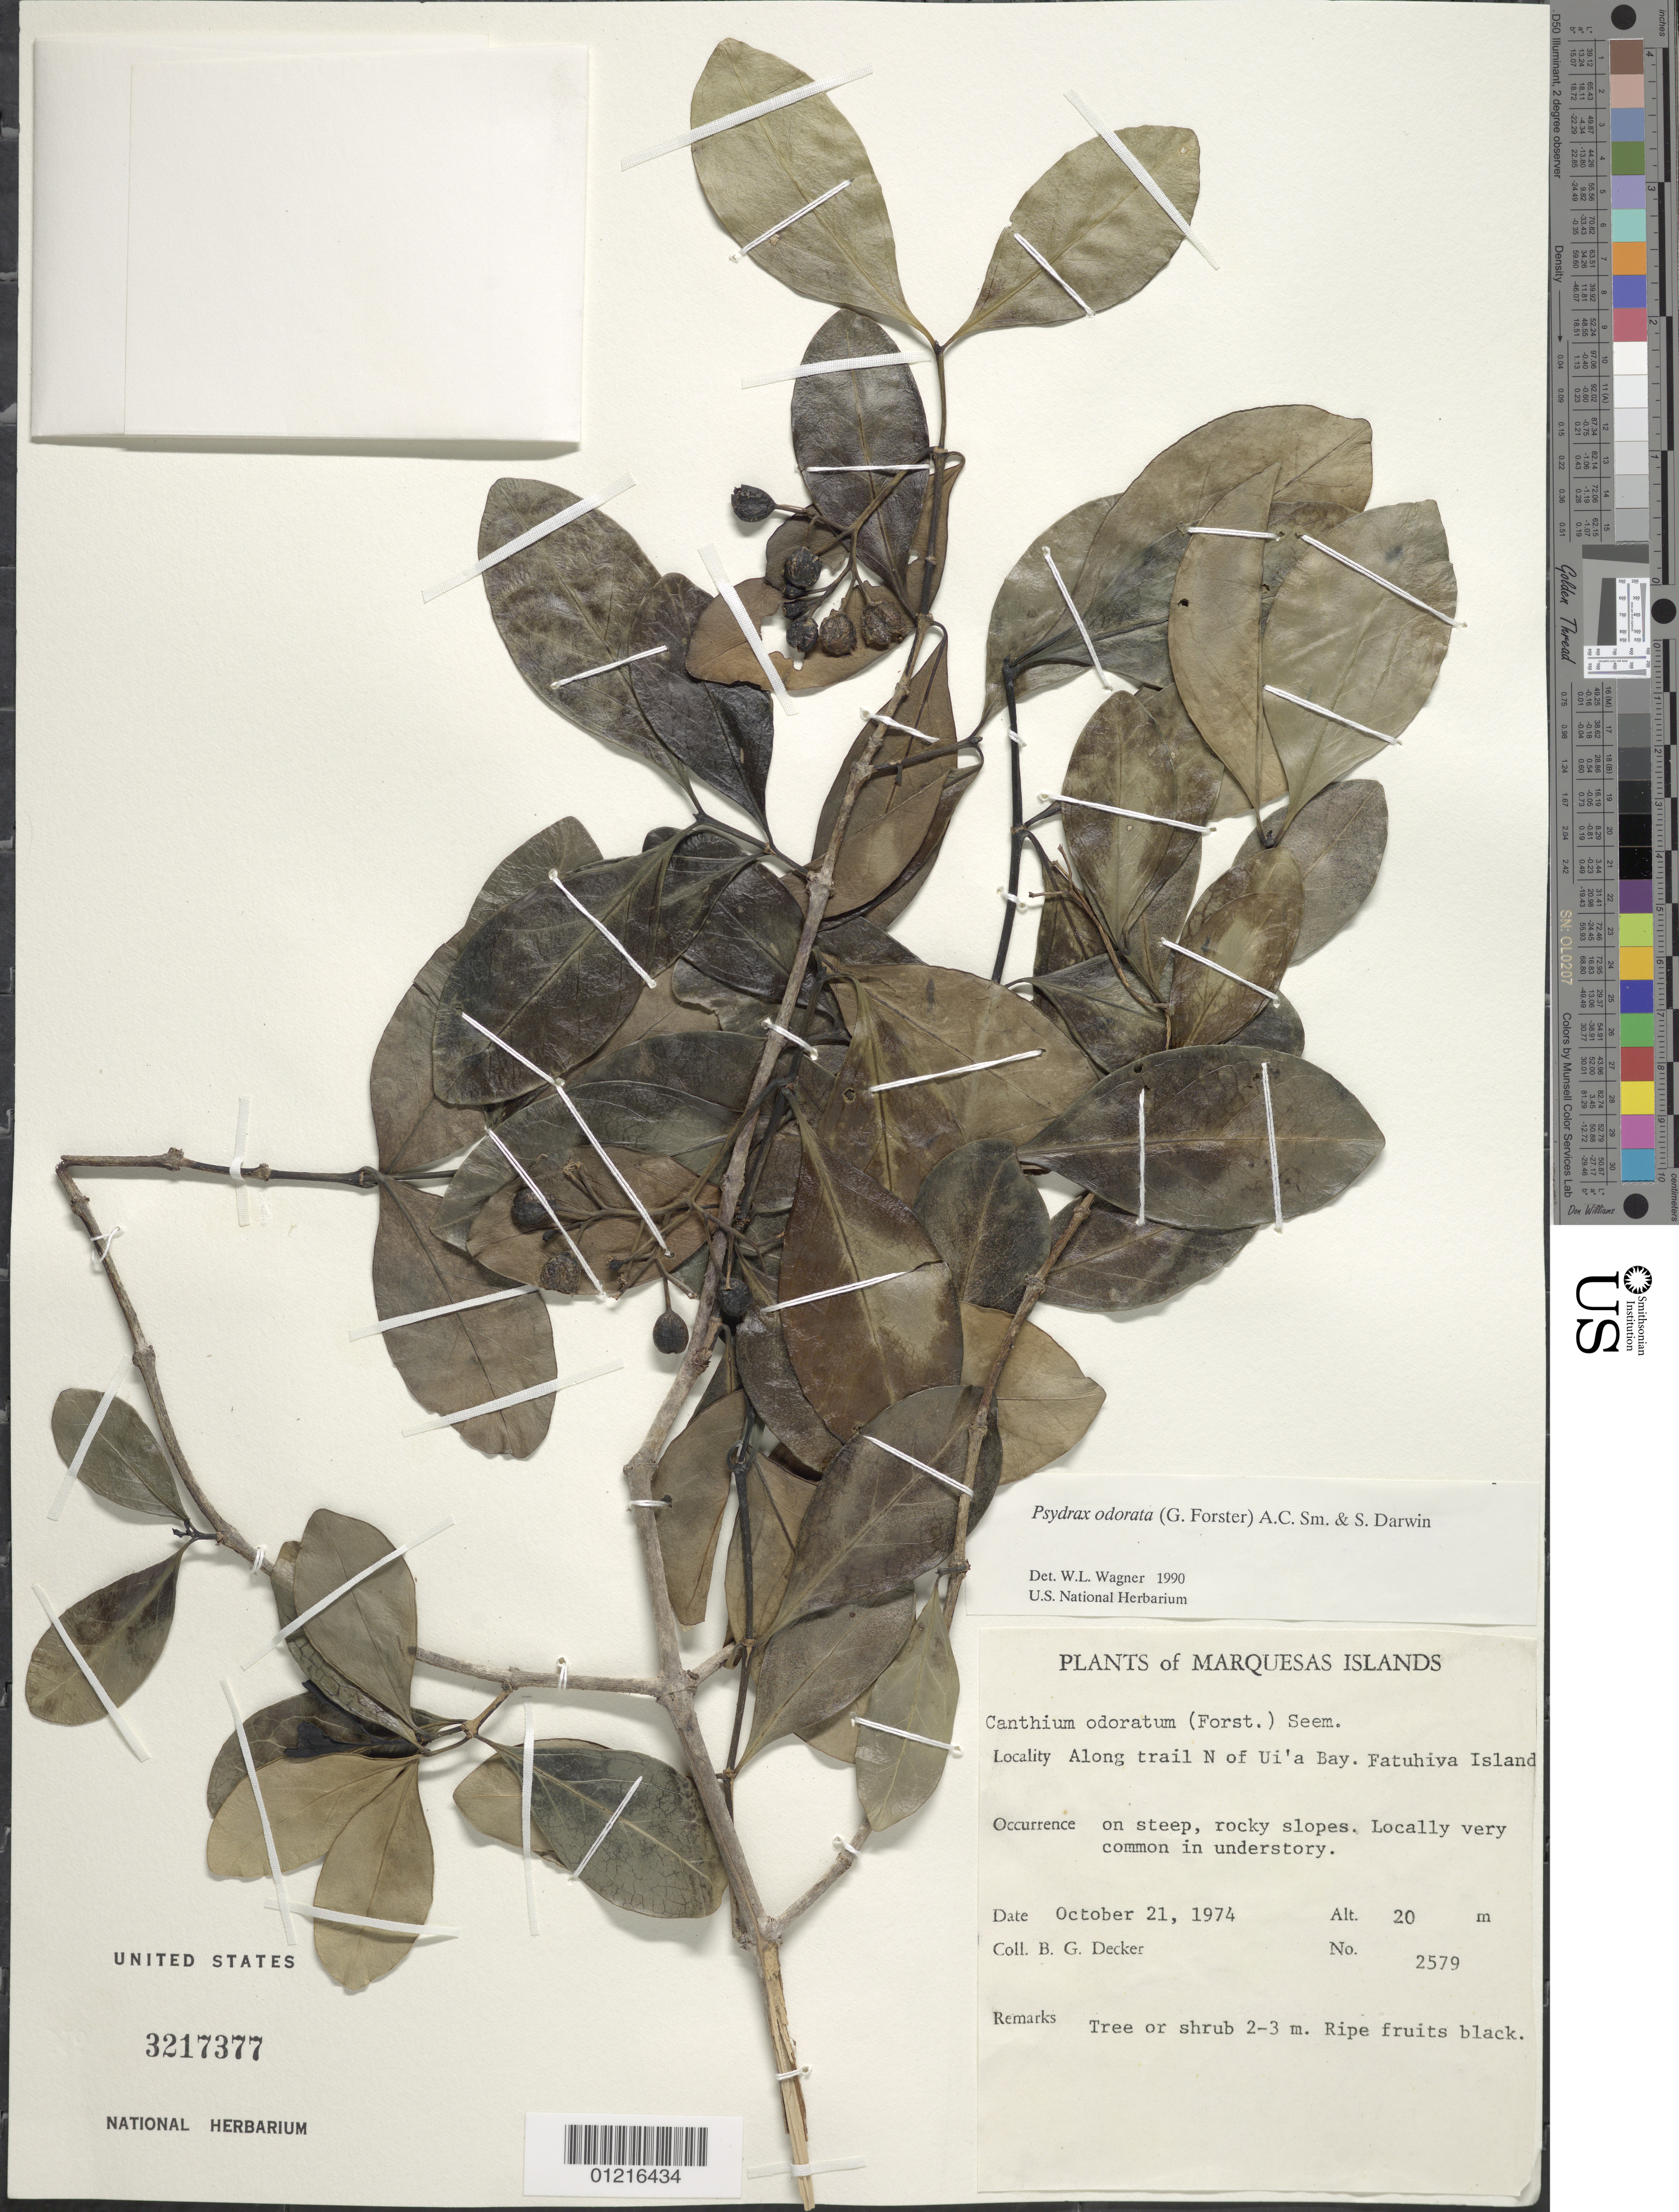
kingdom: Plantae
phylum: Tracheophyta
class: Magnoliopsida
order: Gentianales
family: Rubiaceae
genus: Psydrax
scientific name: Psydrax odorata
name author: (G. Forst.) A.C. Sm. & S.P. Darwin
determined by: Wagner, W. L., (BOT), Smithsonian Institution - National Museum of Natural History (UNITED STATES)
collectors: B. G. Decker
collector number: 2579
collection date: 1974-10-21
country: French Polynesia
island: Fatu Hiva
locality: along trail N of Ui'a Bay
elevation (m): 20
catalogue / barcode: US 3217377